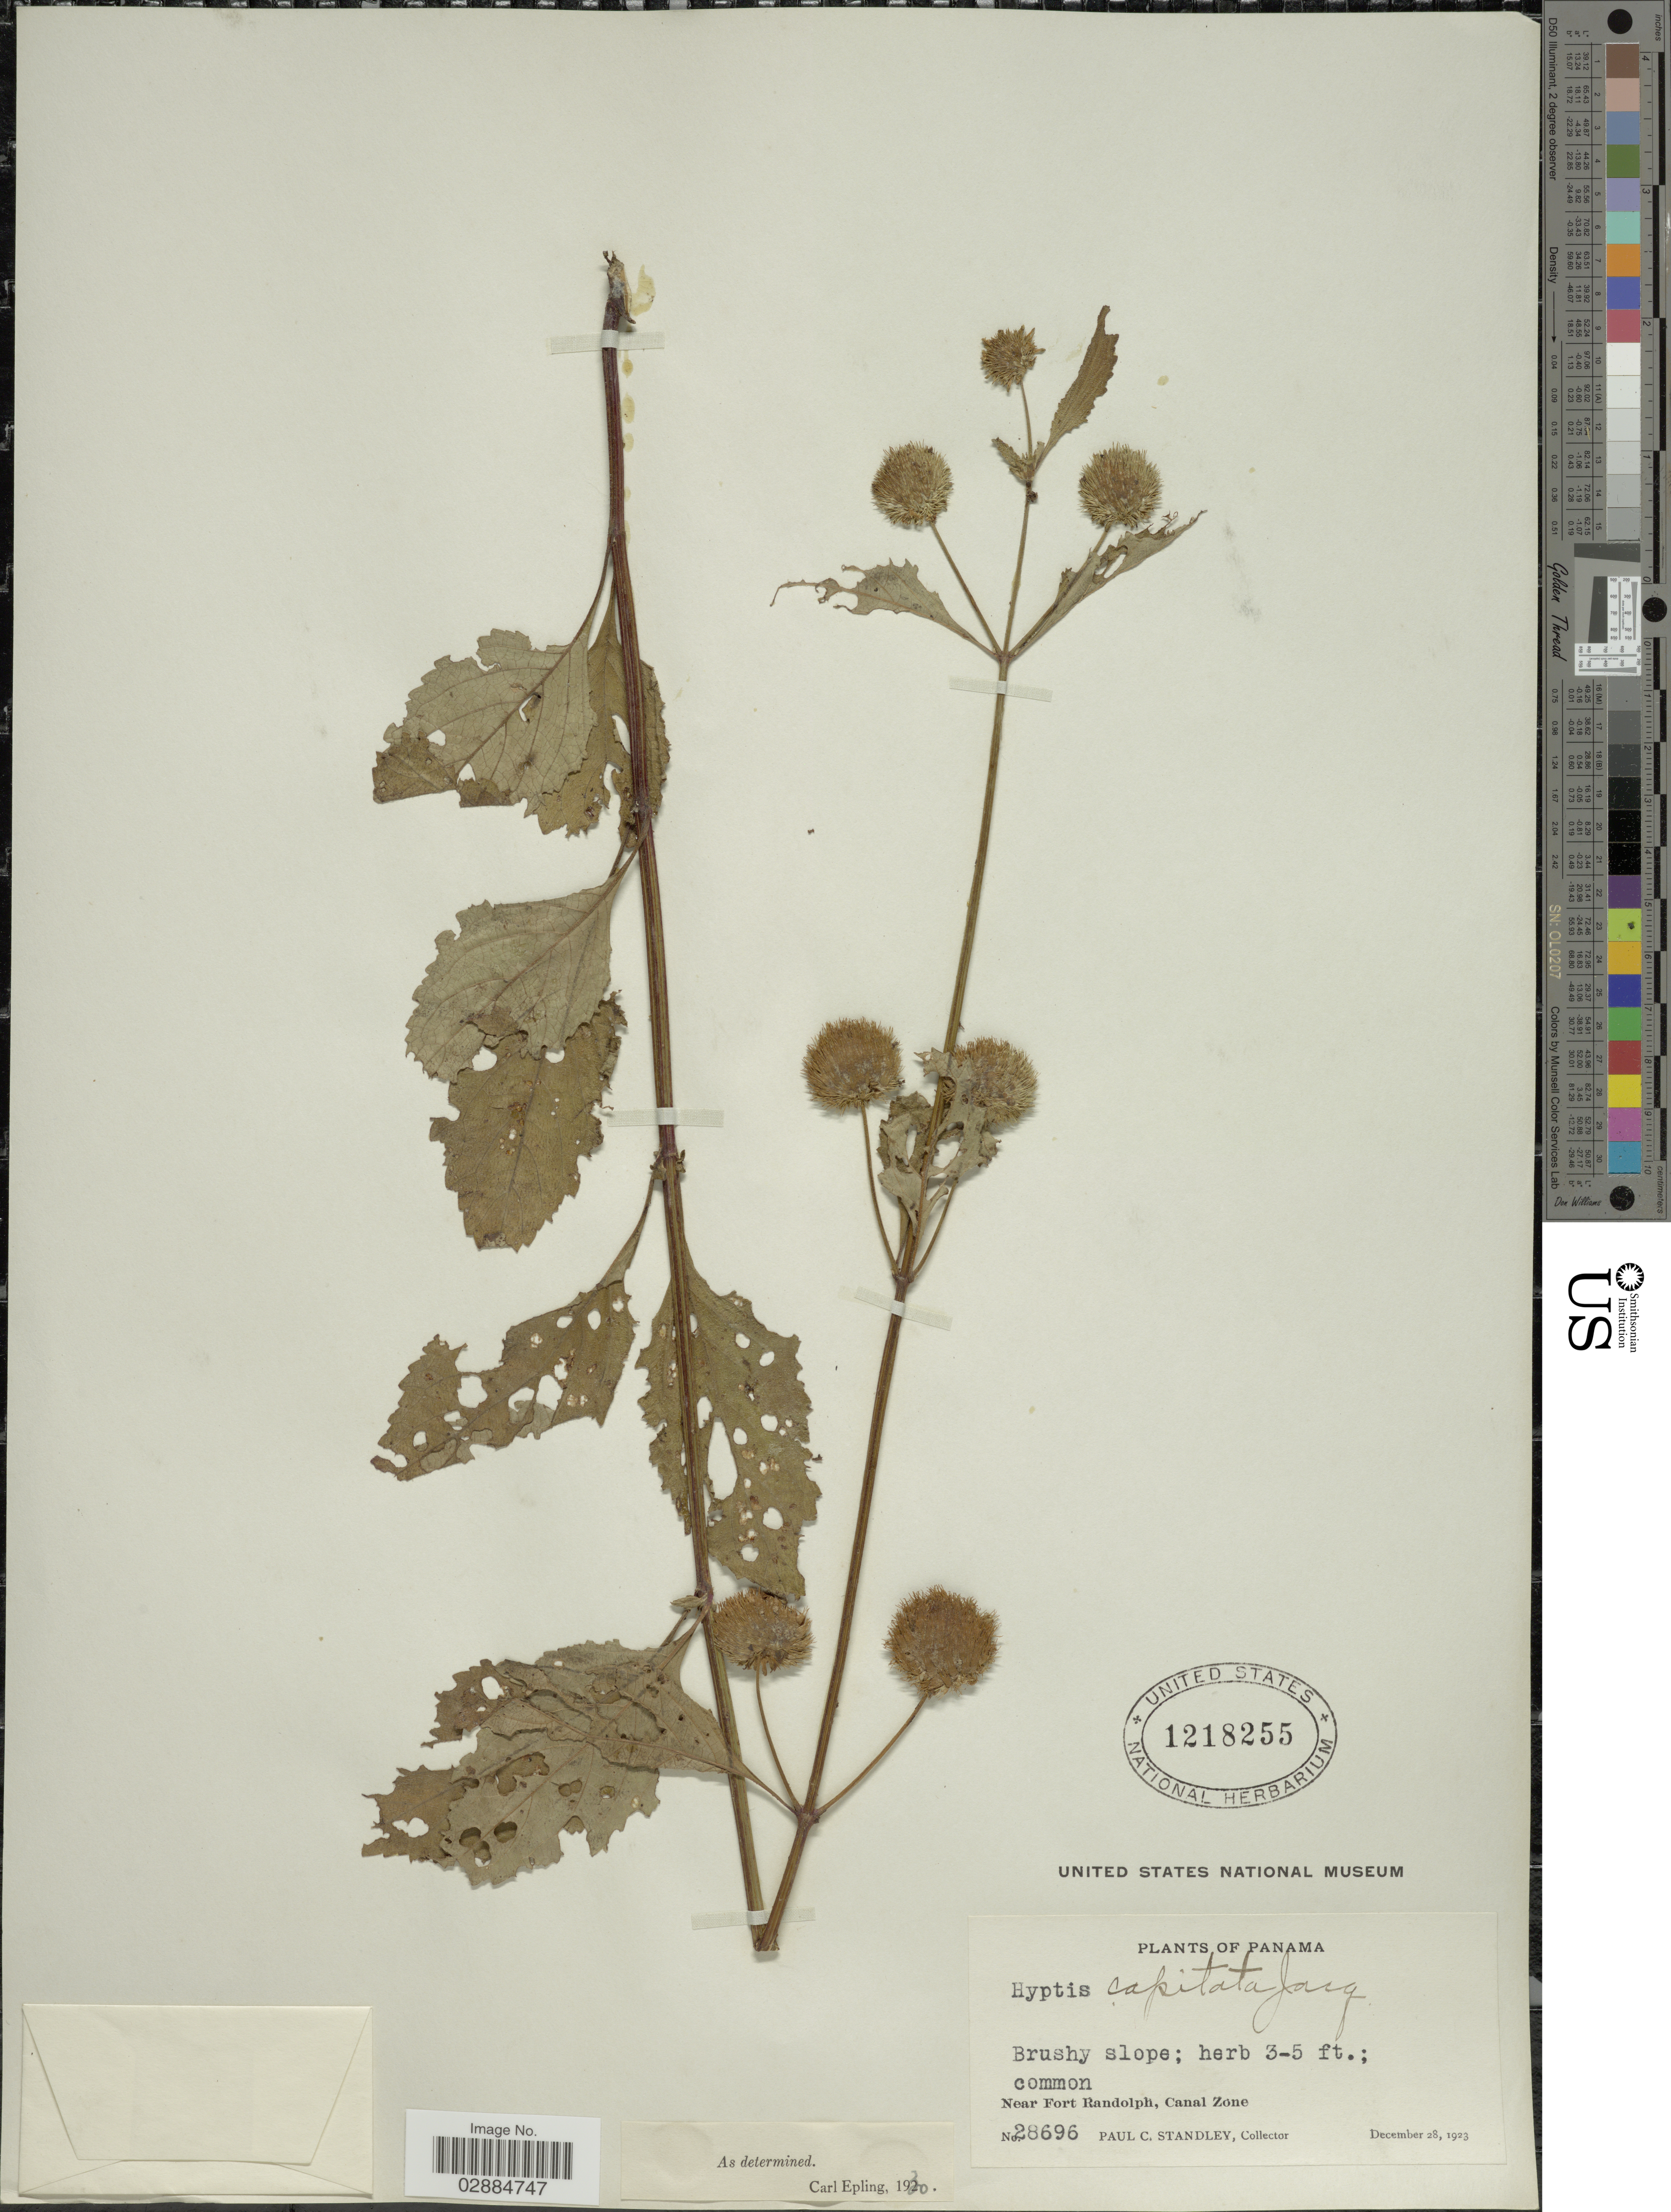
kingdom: Plantae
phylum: Tracheophyta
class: Magnoliopsida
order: Lamiales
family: Lamiaceae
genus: Hyptis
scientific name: Hyptis capitata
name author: Jacq.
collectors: P. C. Standley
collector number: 28696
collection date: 1923-12-28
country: Panama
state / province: Colón / Panamá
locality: Near Fort Randolph, Canal Zone.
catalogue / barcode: US 1218255